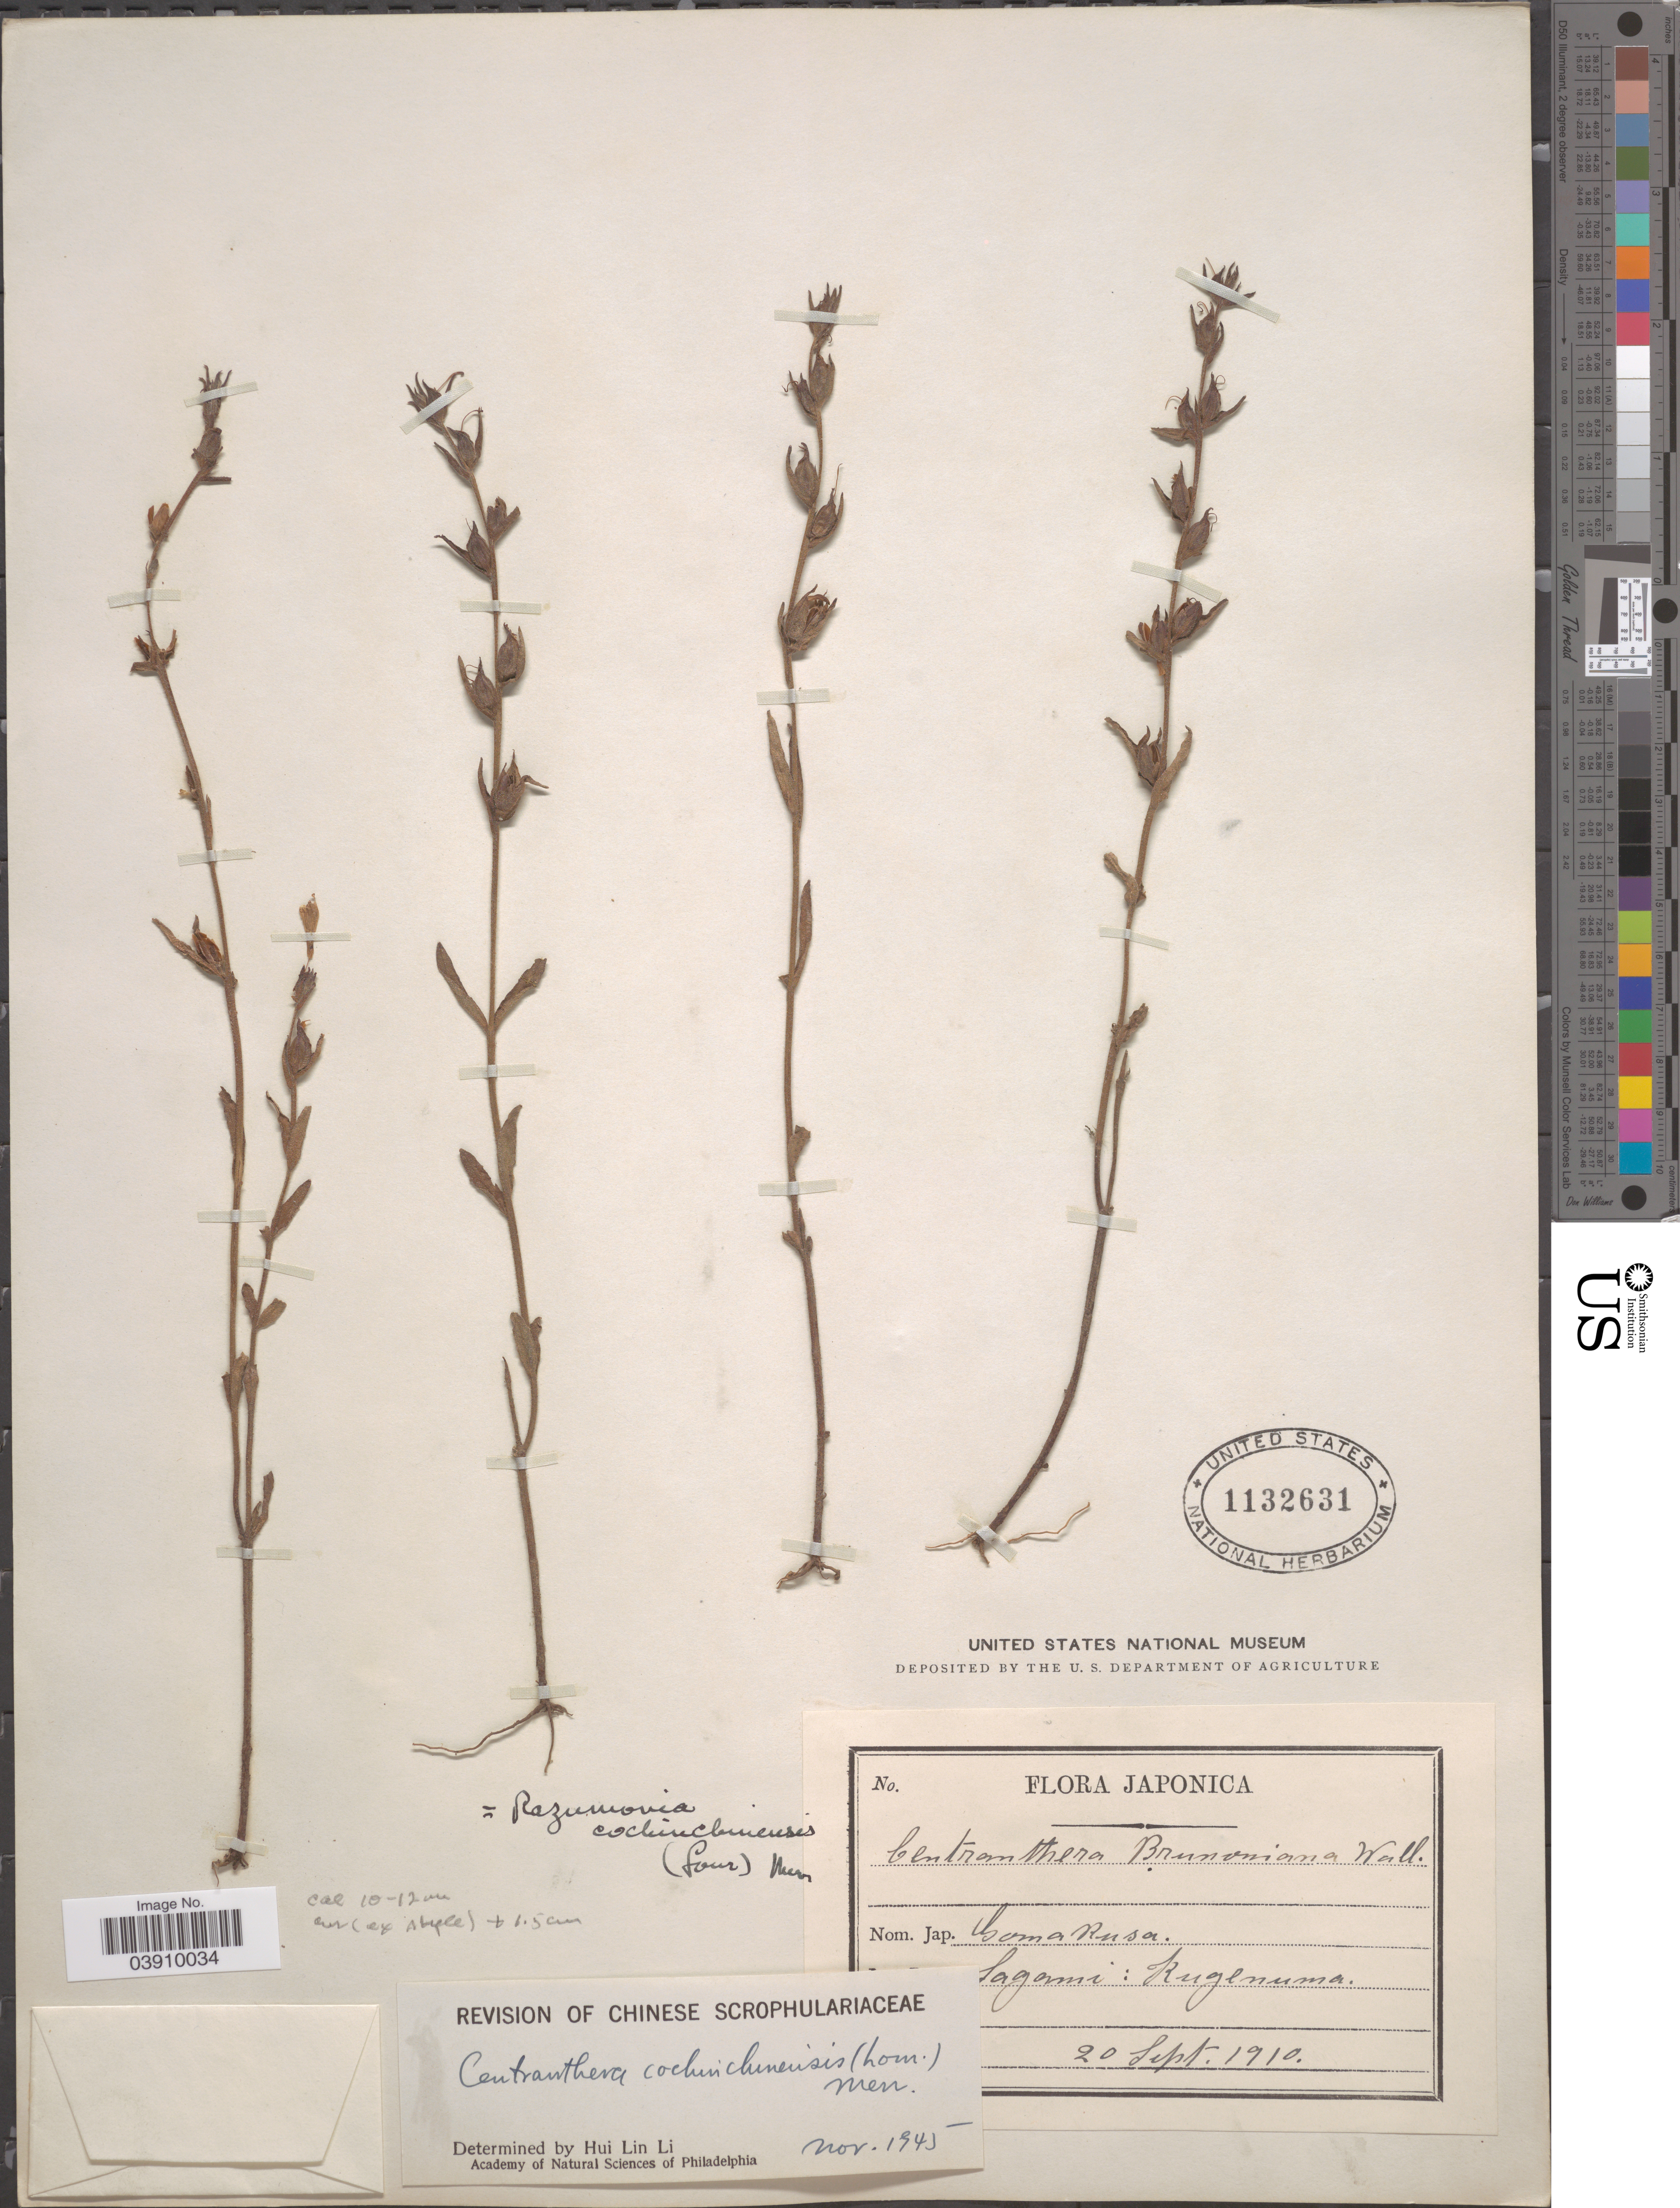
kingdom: Plantae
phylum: Tracheophyta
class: Magnoliopsida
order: Lamiales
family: Orobanchaceae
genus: Centranthera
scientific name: Centranthera cochinchinensis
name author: (Lour.) Merr.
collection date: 1910-09-20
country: Japan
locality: Sagami: Kugenuma.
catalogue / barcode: US 1132631